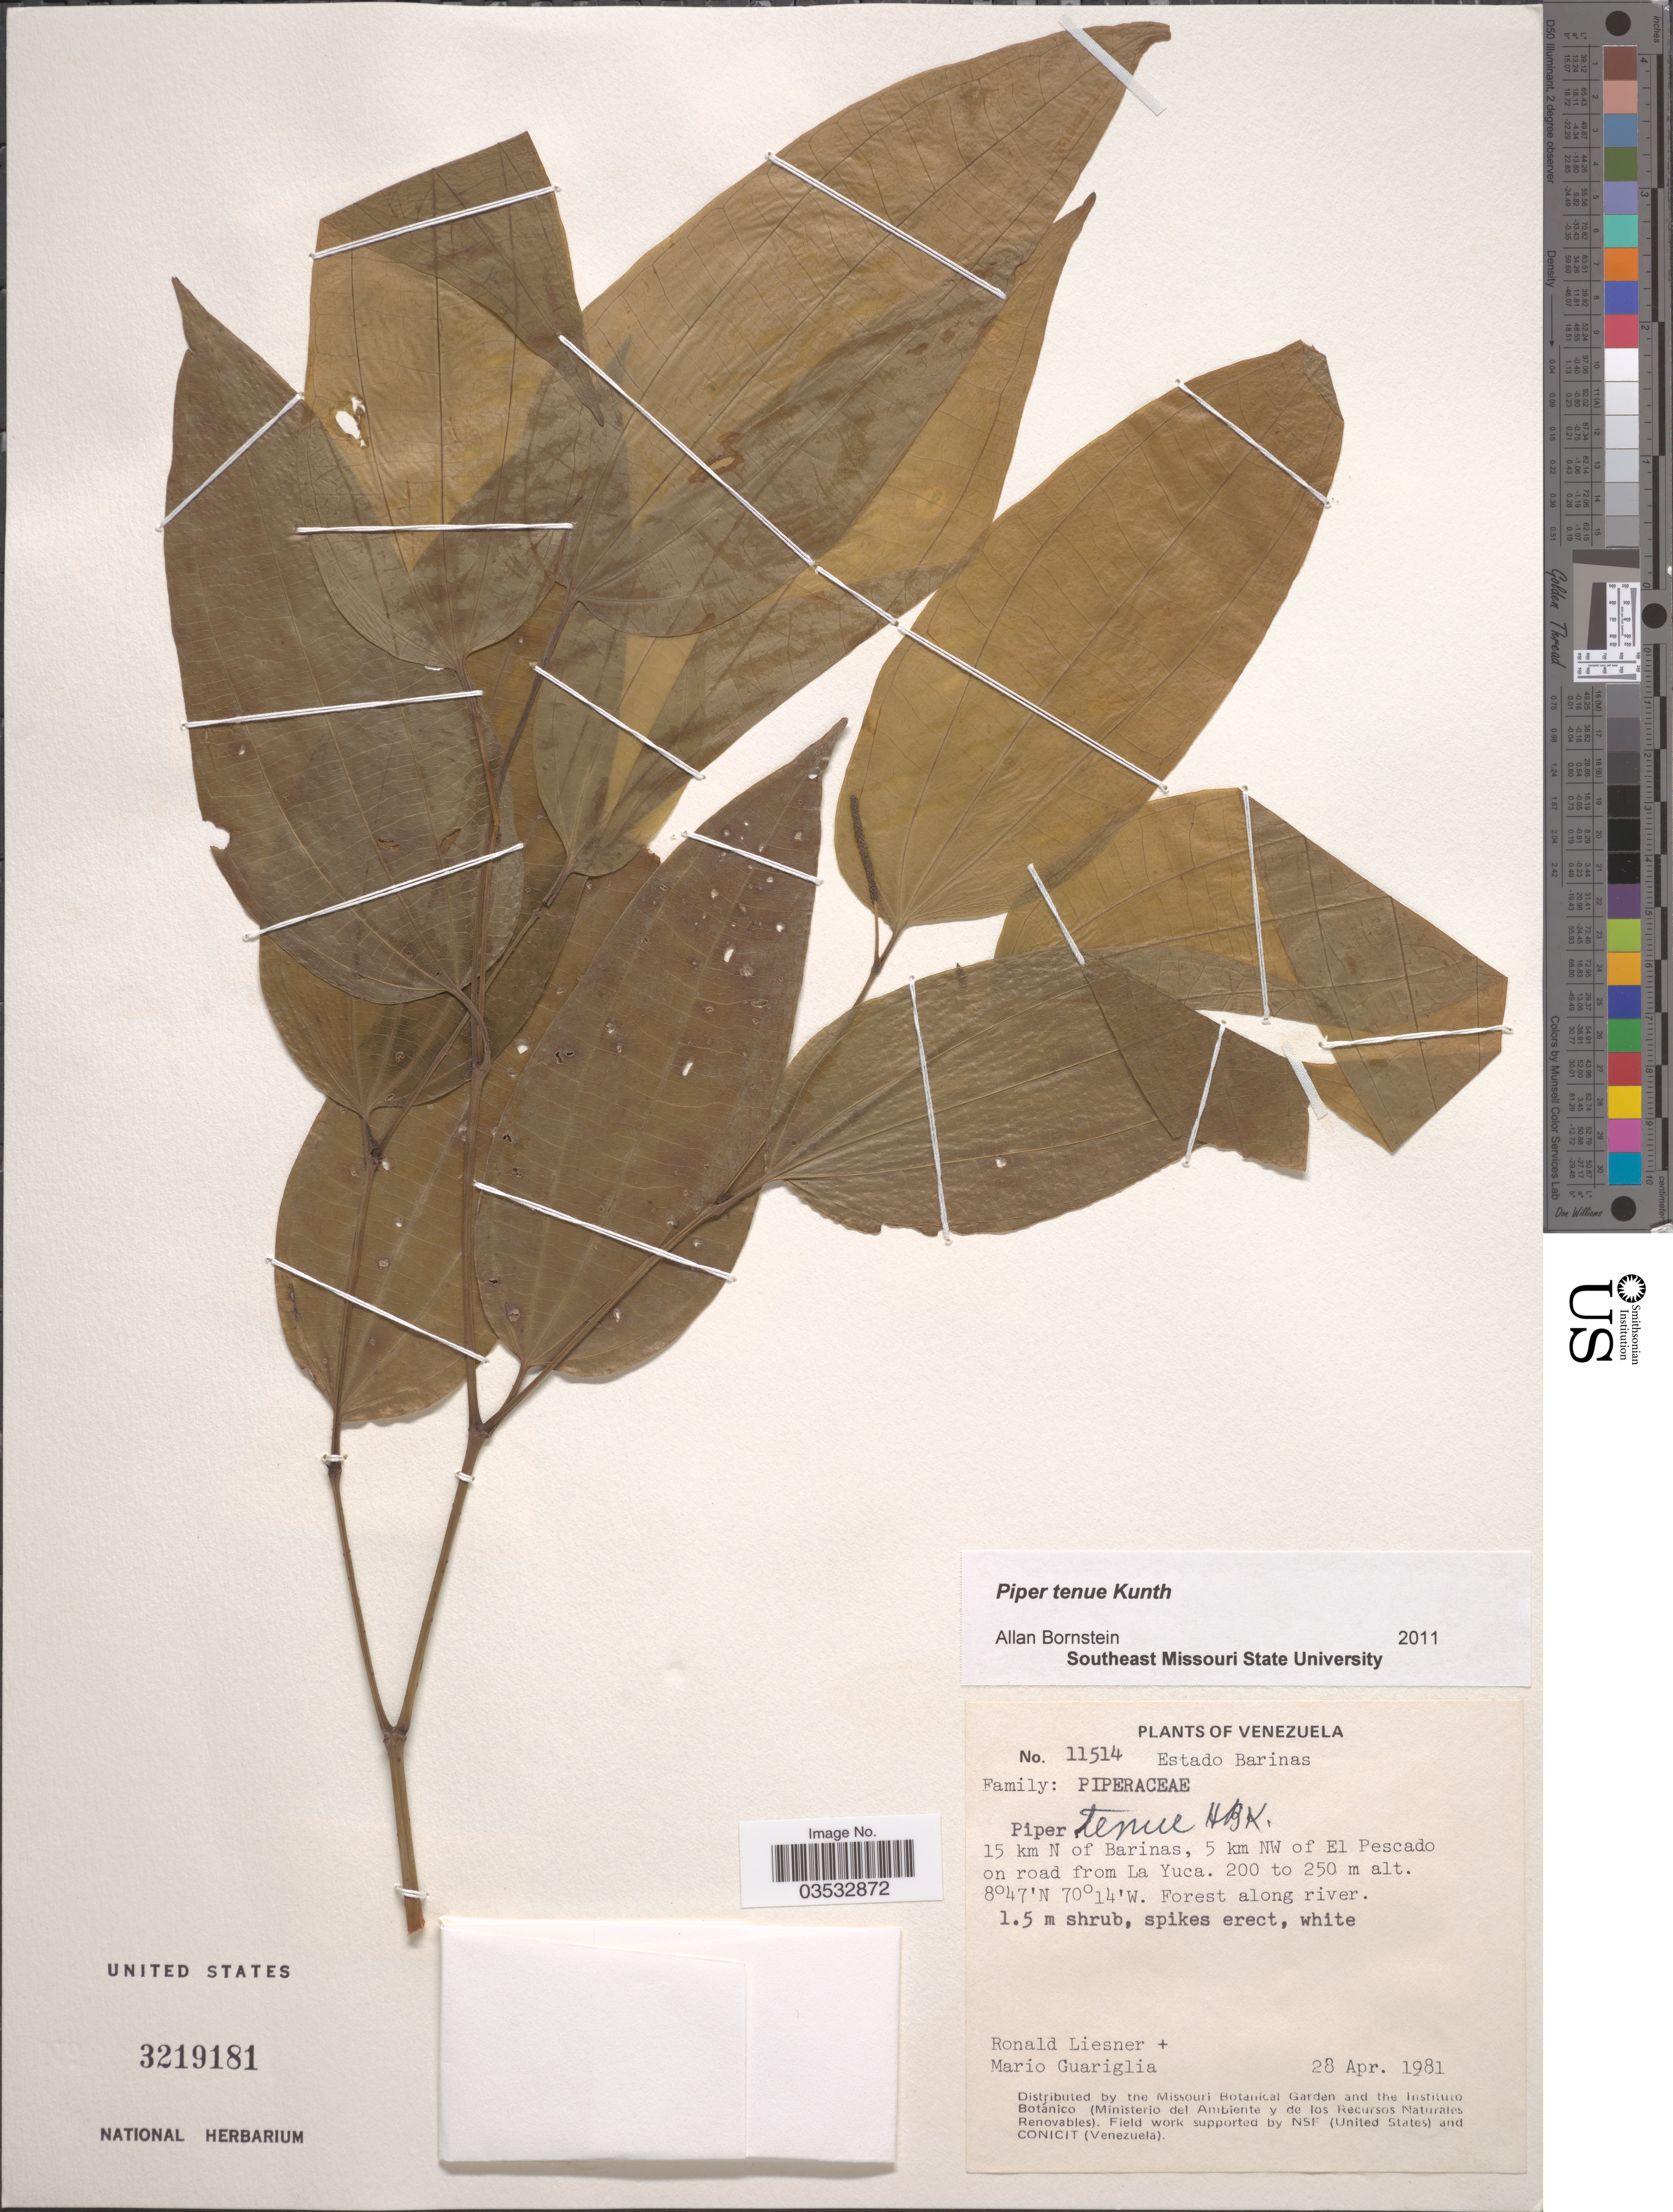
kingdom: Plantae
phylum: Tracheophyta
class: Magnoliopsida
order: Piperales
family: Piperaceae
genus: Piper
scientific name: Piper tenue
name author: Kunth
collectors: R. L. Liesner & M. Guariglia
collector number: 11514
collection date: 1981-04-28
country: Venezuela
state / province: Barinas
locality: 15 km N of Barinas, 5 km NW of El Pescado on road from La Yuca.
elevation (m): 200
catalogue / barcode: US 3219181